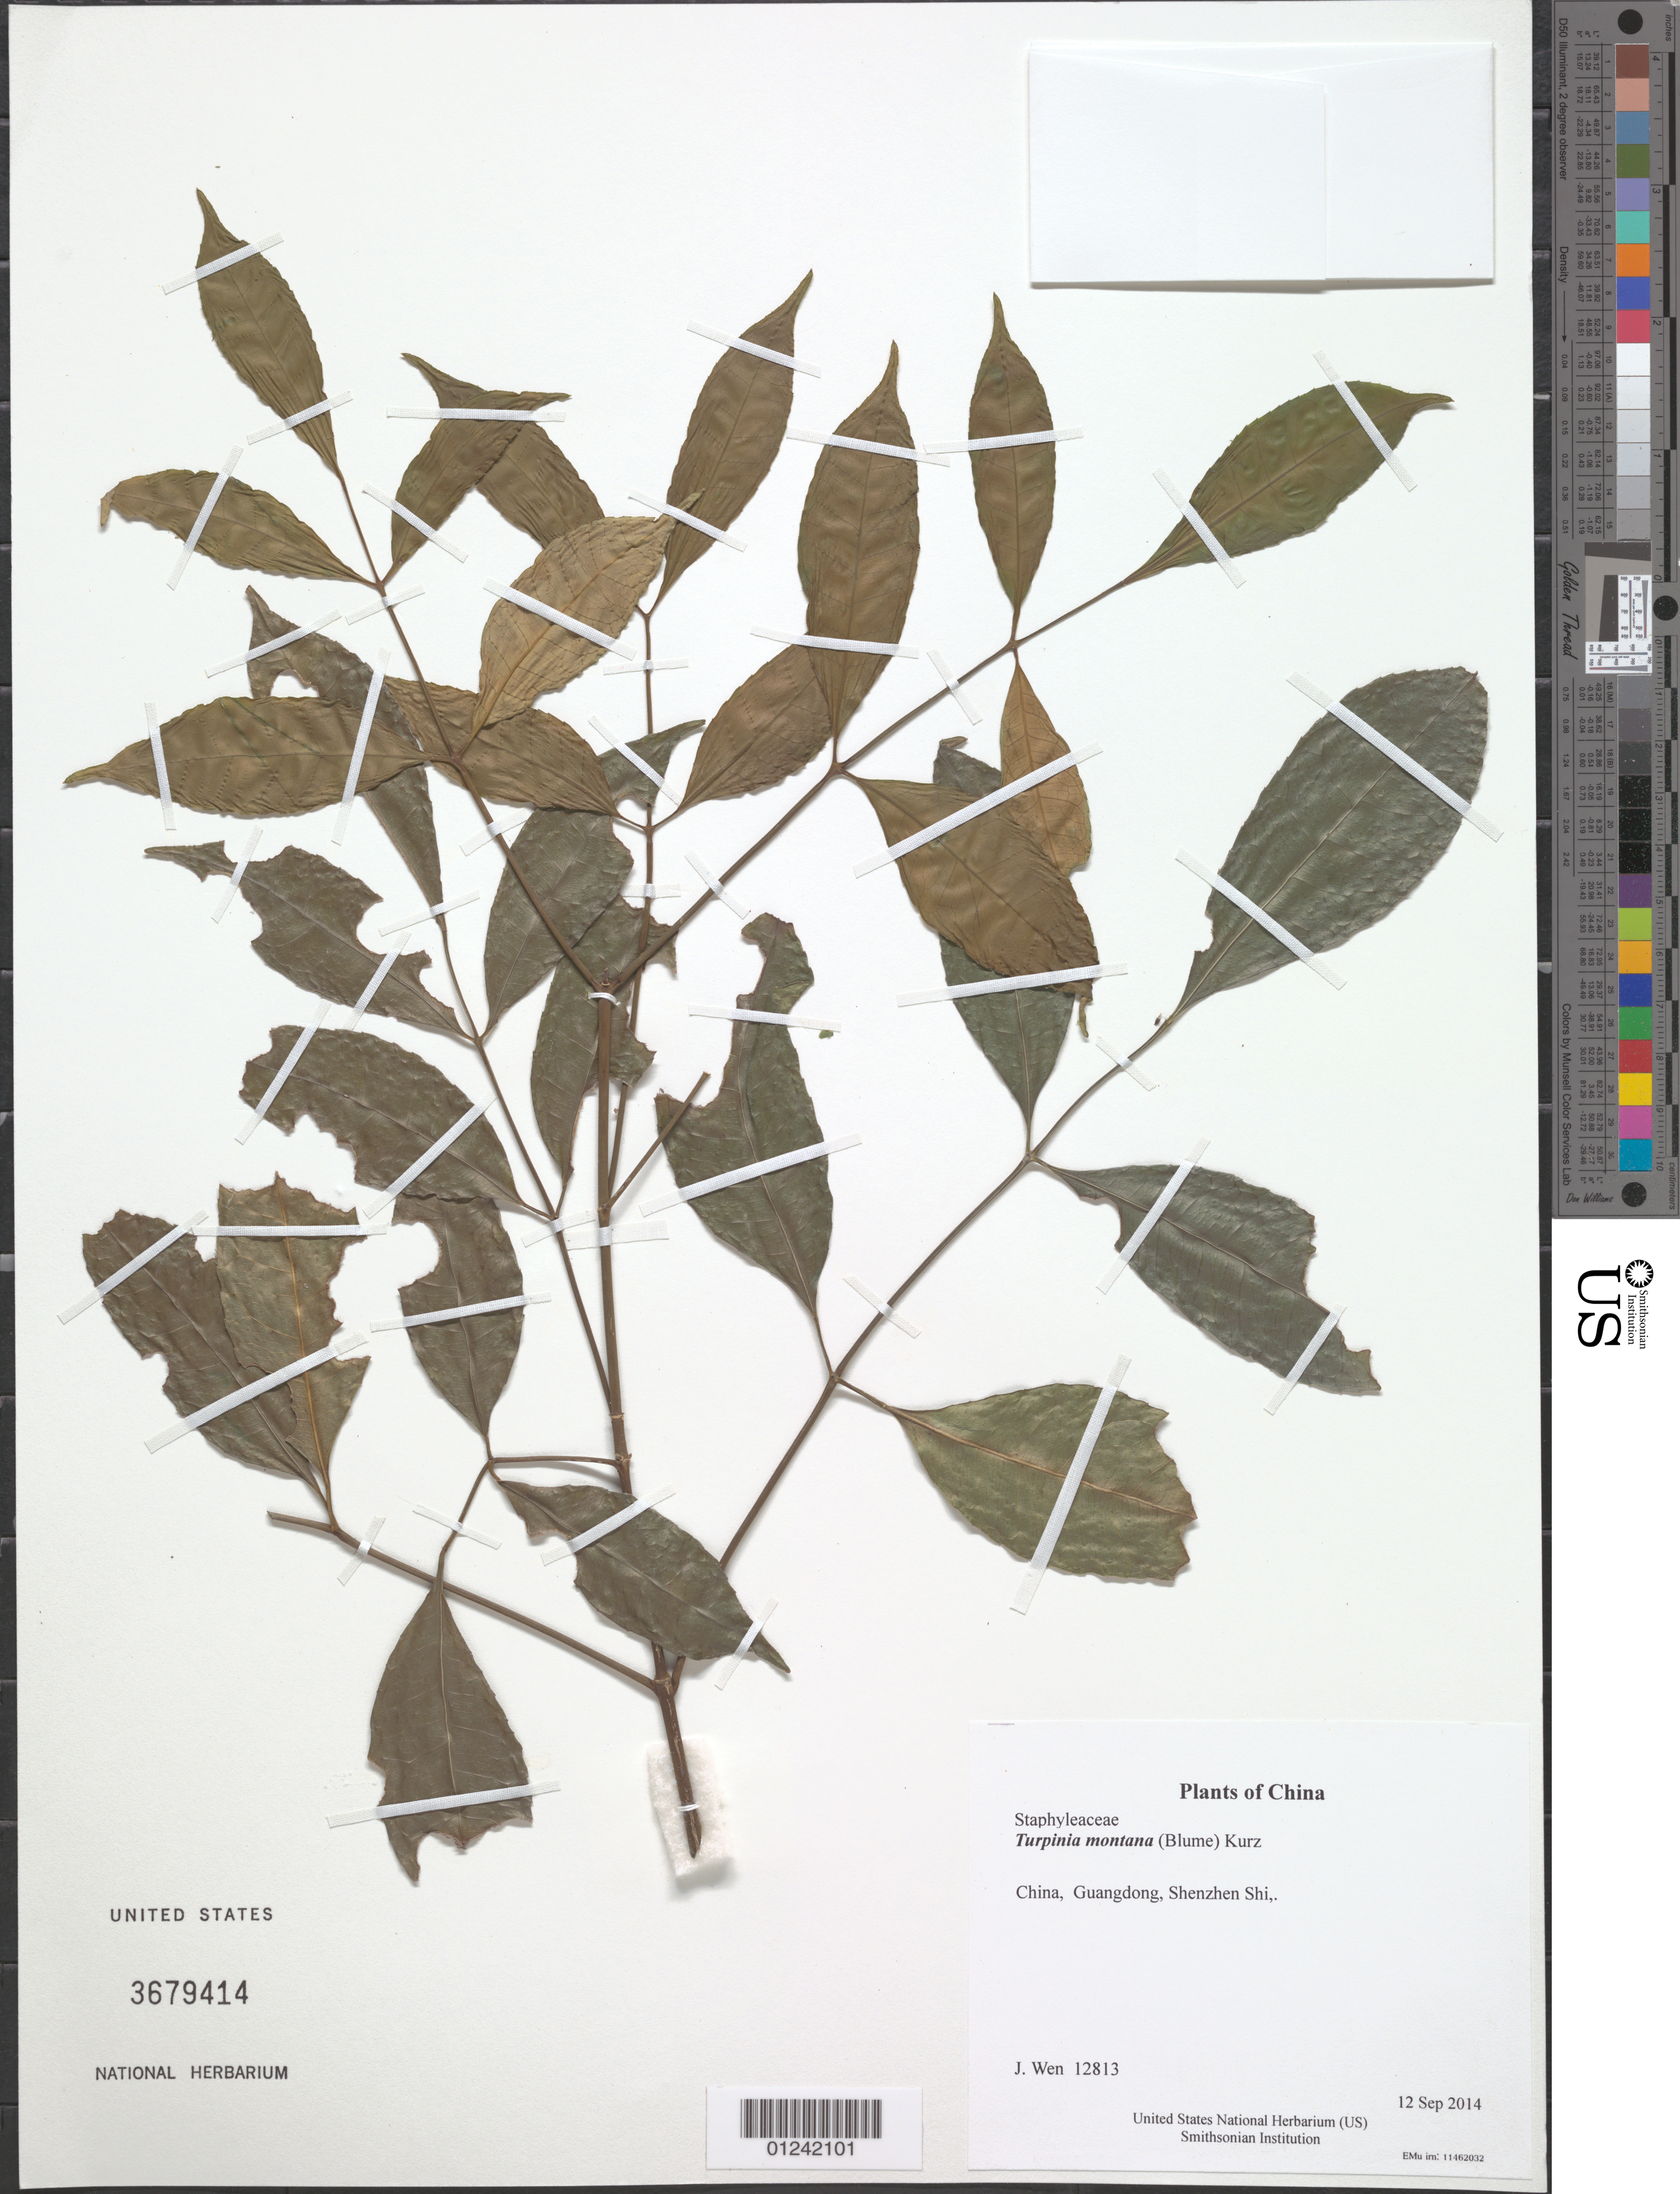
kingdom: Plantae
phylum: Tracheophyta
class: Magnoliopsida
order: Crossosomatales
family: Staphyleaceae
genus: Turpinia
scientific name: Turpinia montana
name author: (Blume) Kurz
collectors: J. Wen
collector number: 12813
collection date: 2014-09-12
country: China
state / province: Guangdong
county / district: Shenzhen Shi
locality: Guangdong, Shenzhen Shi,Wutongshan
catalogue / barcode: US 3679414